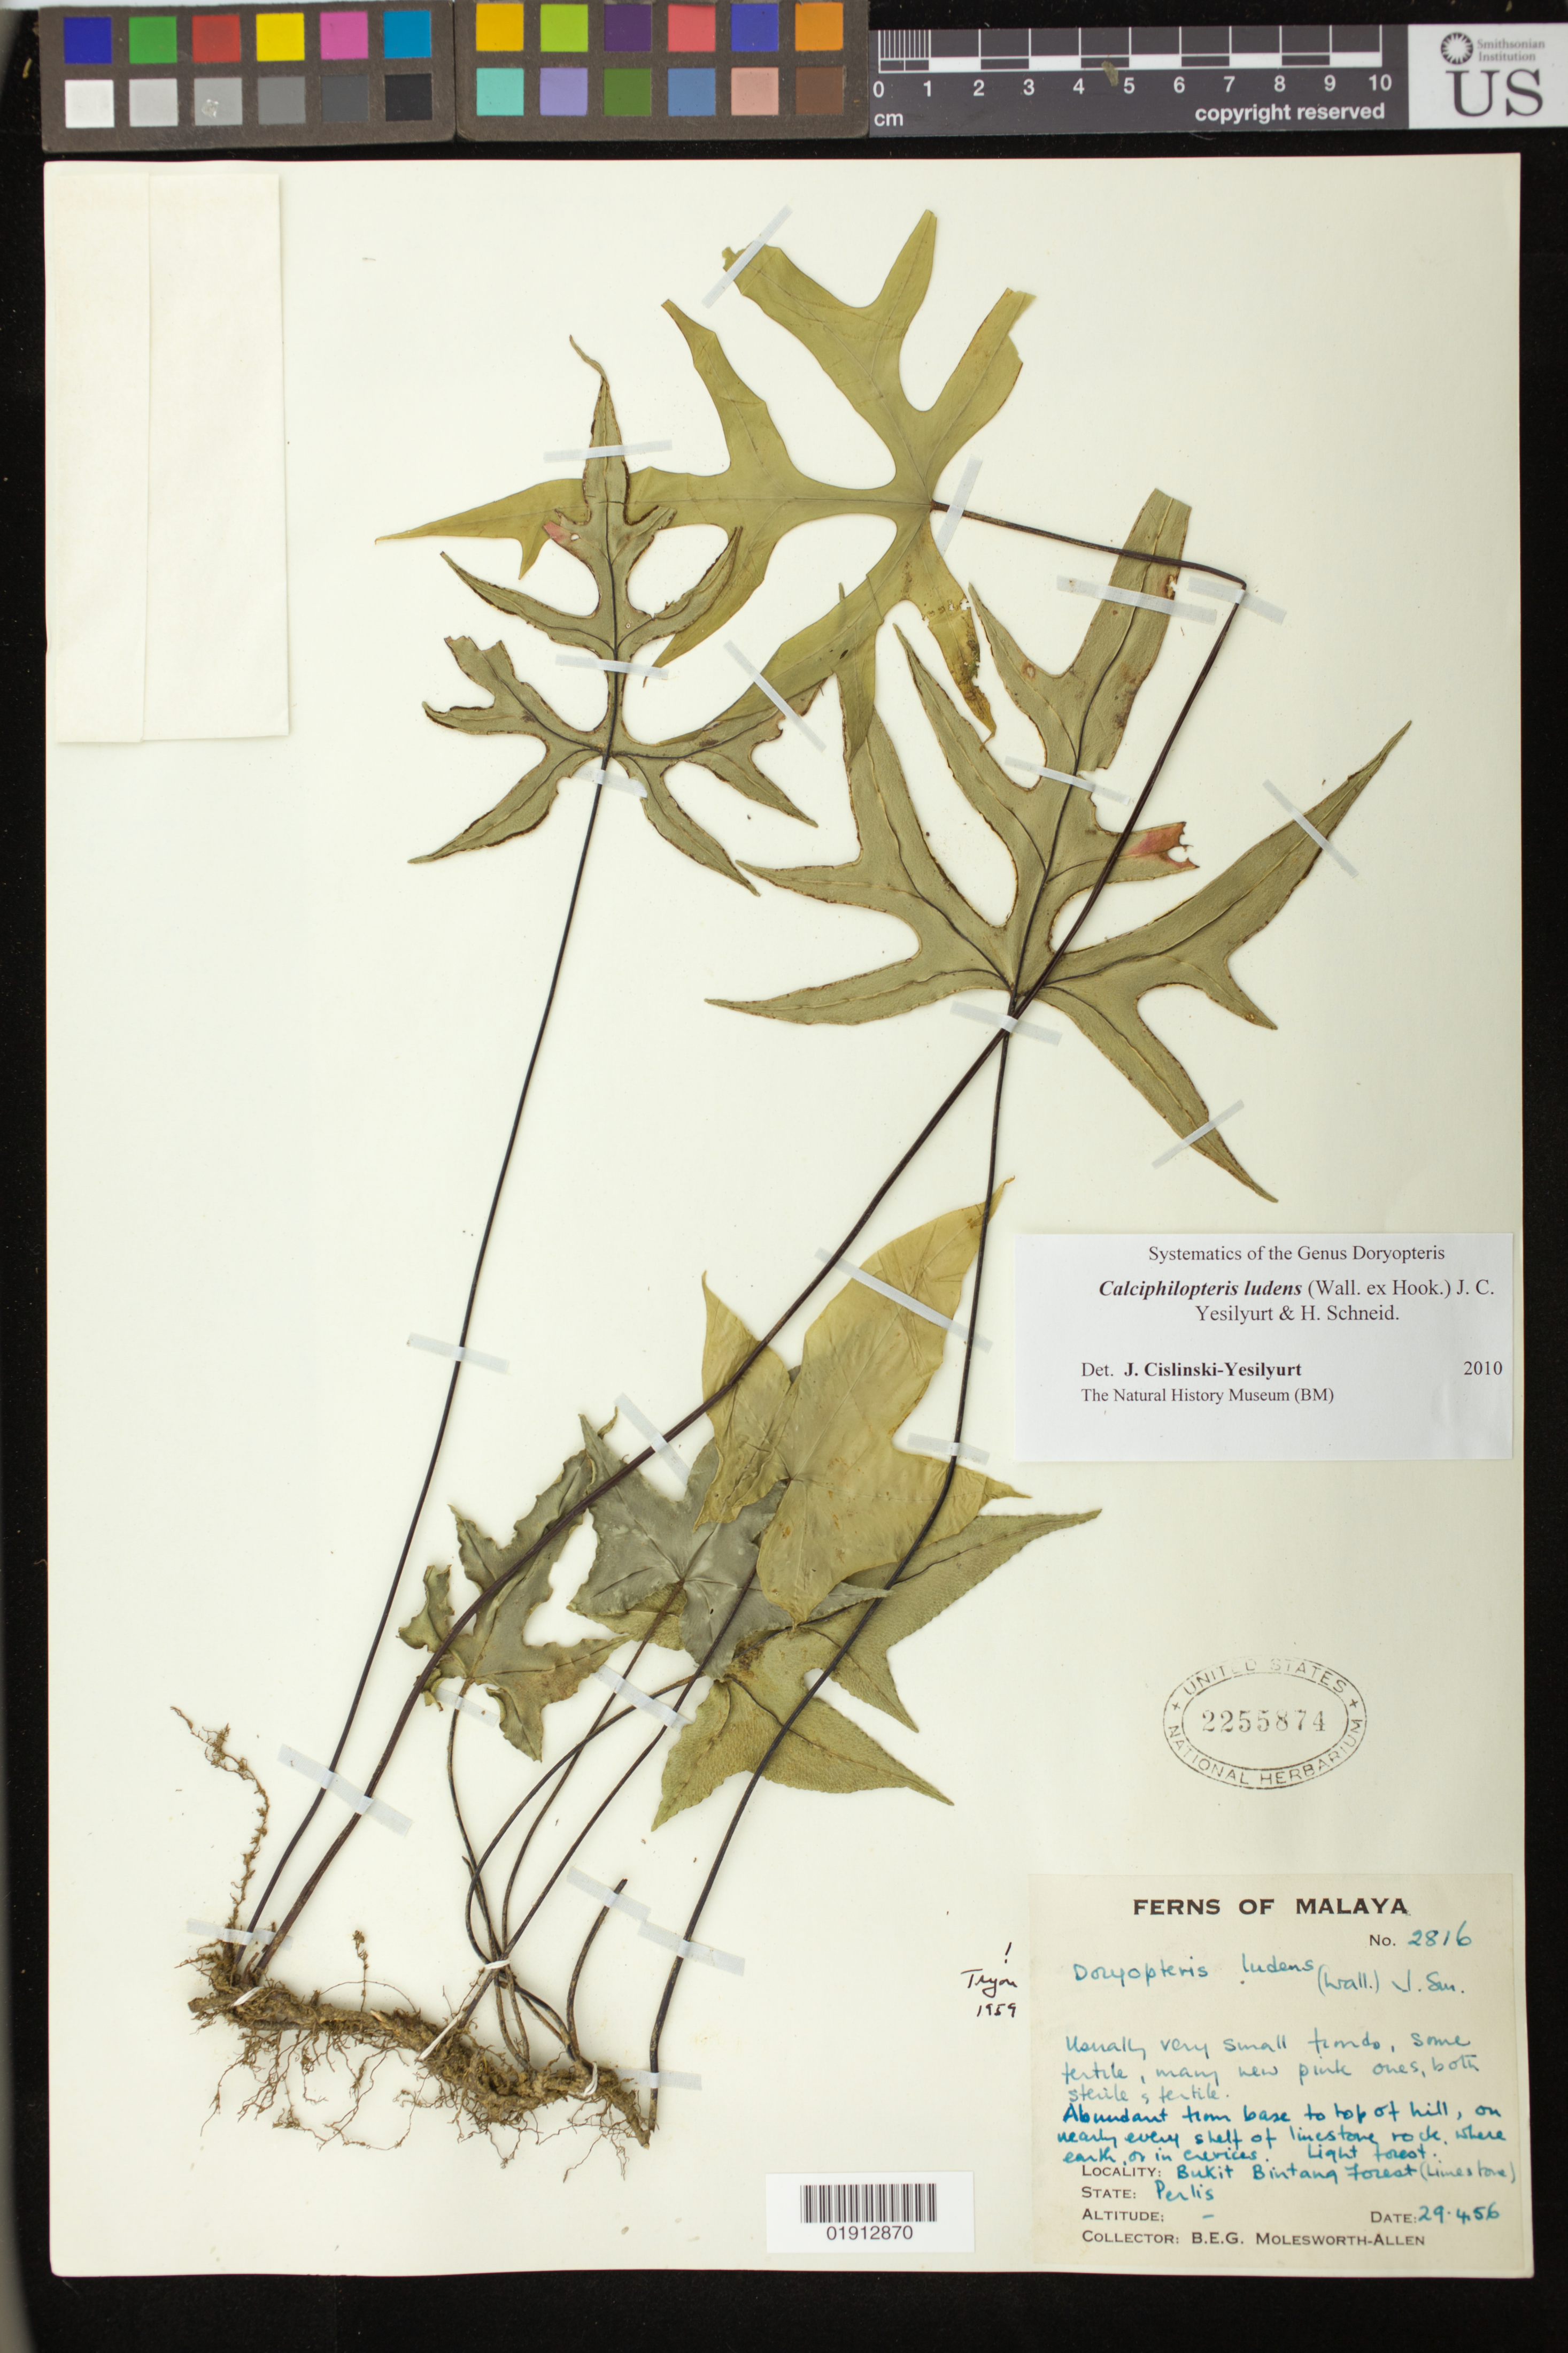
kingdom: Plantae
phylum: Tracheophyta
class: Polypodiopsida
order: Polypodiales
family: Pteridaceae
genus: Calciphilopteris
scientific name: Calciphilopteris ludens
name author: (Wall. ex Hook.) Yesilyurt & H. Schneid.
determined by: Yesilyurt, J. C.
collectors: B. E. G. Molesworth-Allen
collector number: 2816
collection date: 1956-04-29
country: Malaysia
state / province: Perlis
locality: Malaya: Bukit Bintang Forest.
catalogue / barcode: US 2255874